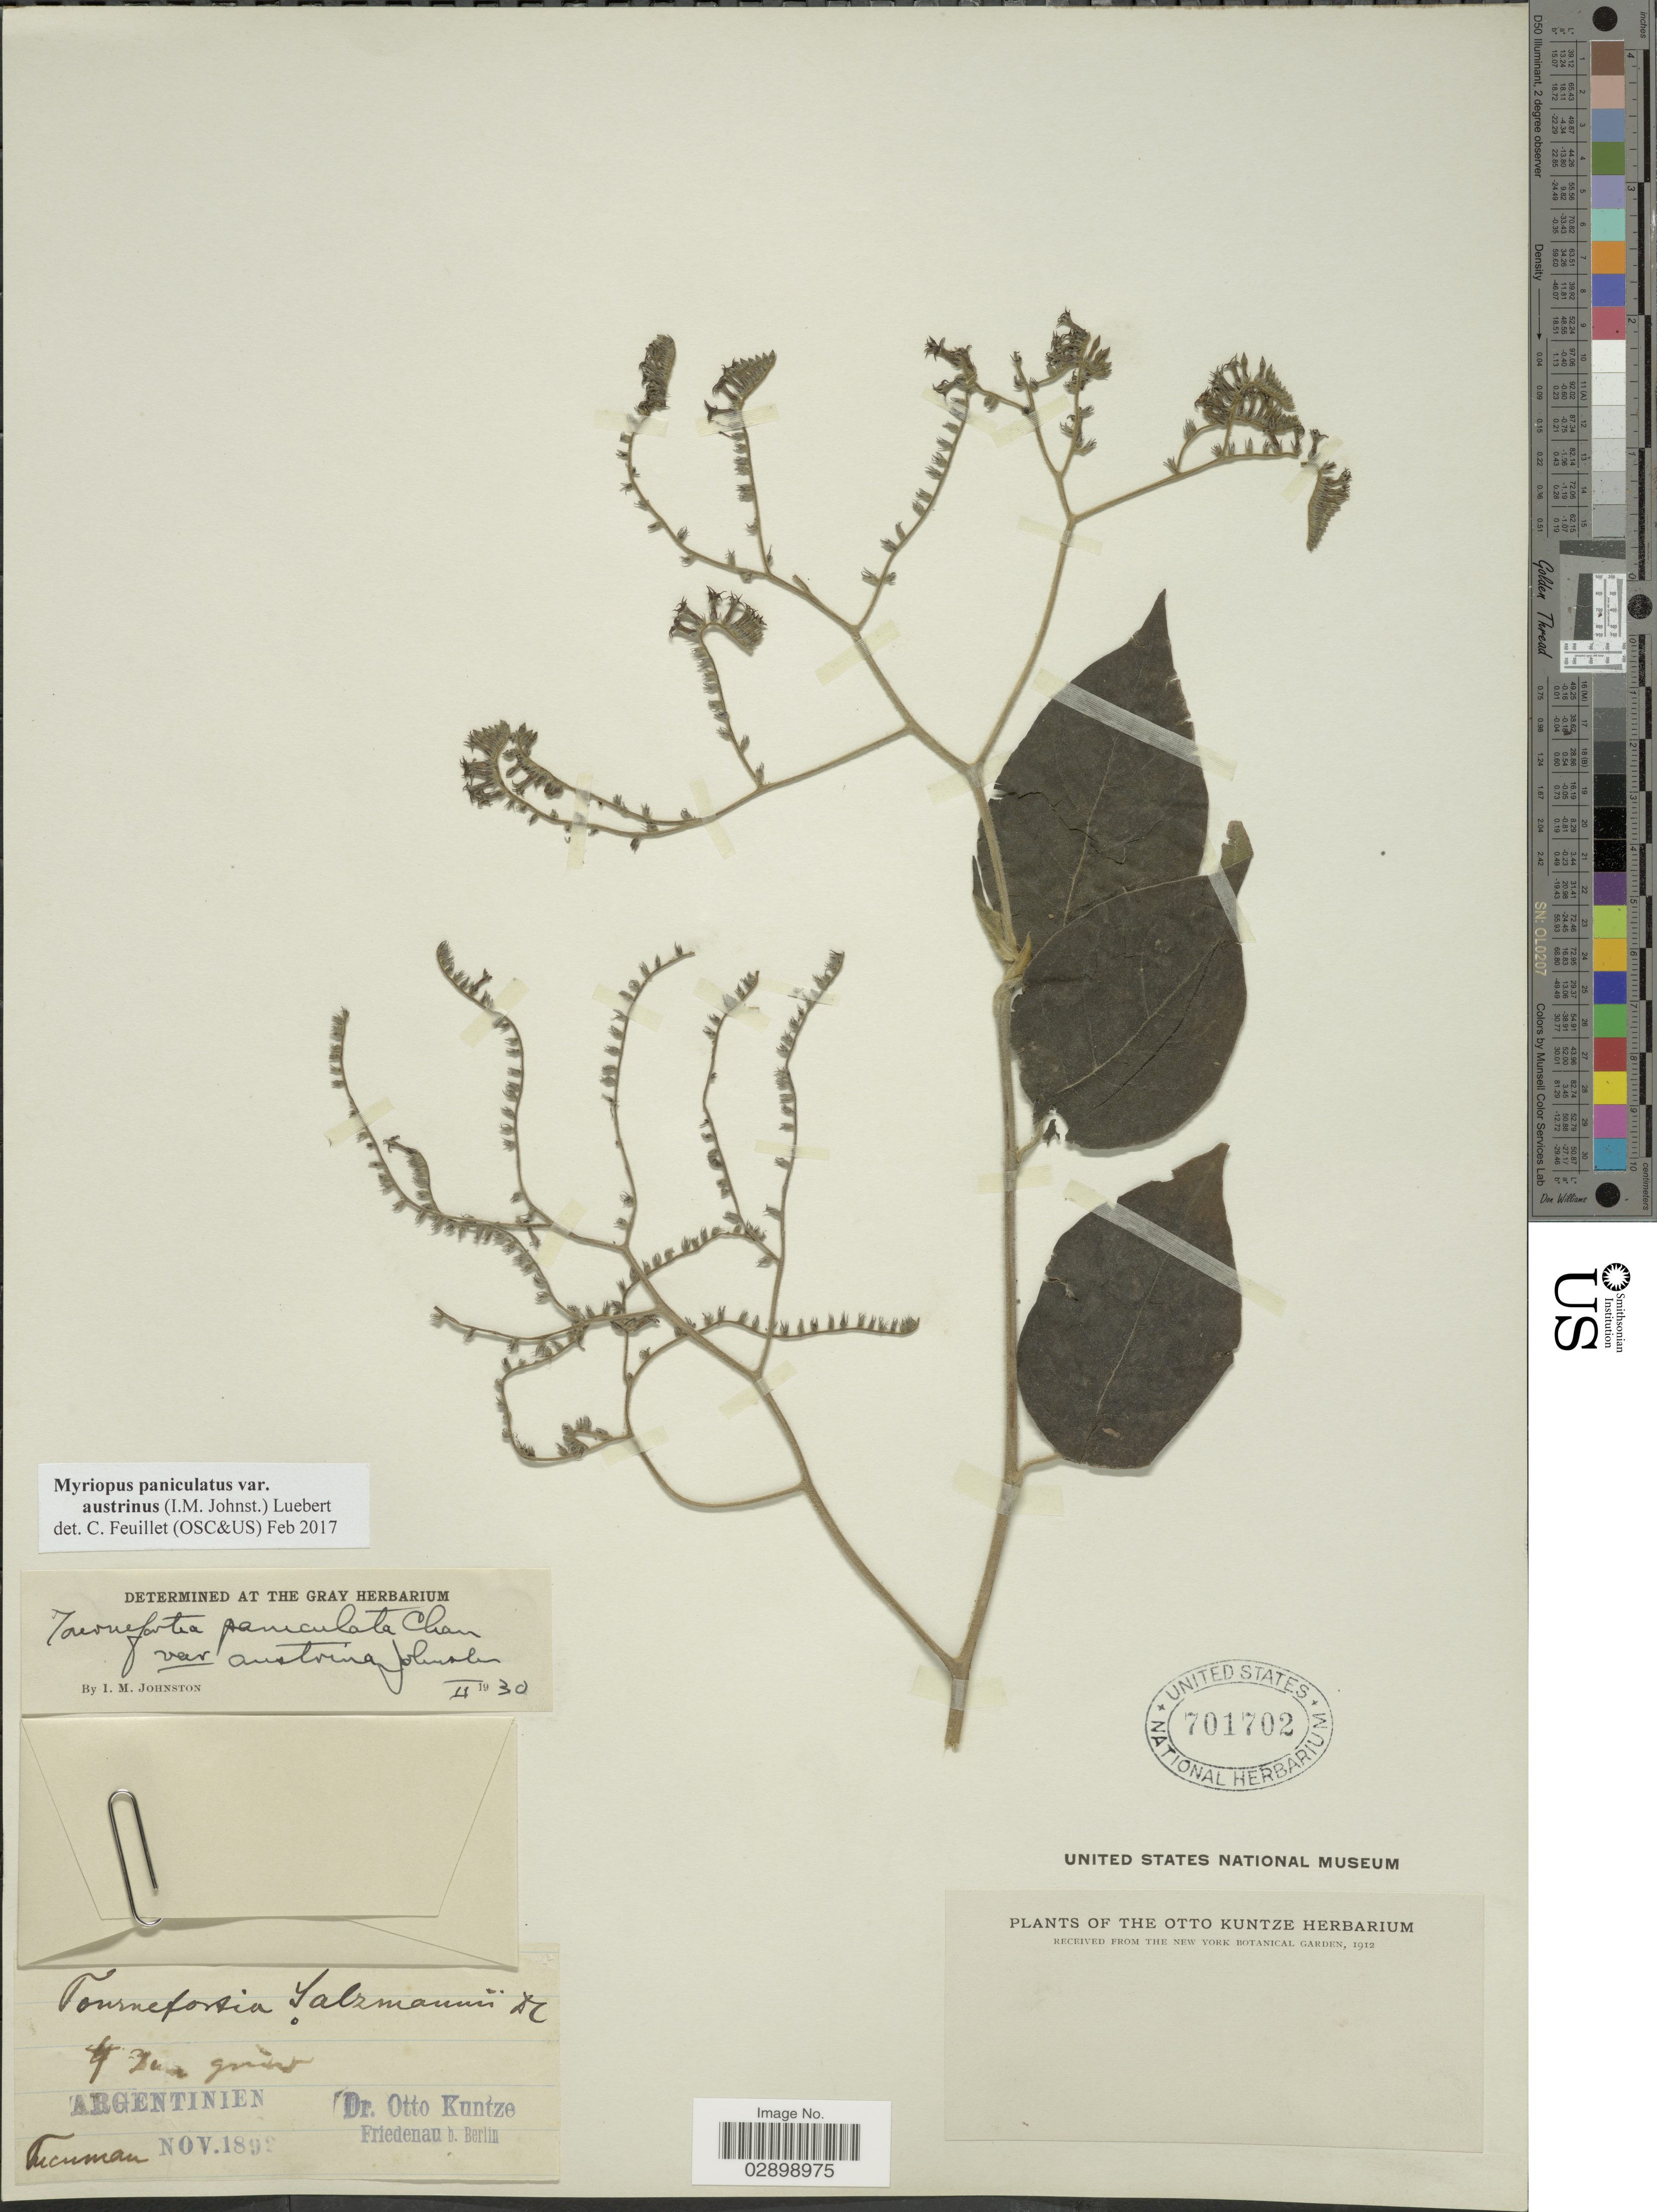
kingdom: Plantae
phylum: Tracheophyta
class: Magnoliopsida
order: Boraginales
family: Heliotropiaceae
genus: Myriopus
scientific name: Myriopus paniculatus var. austrinus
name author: (I.M. Johnst.)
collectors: C.E.O. Kuntze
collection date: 1892-11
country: Argentina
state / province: Tucuman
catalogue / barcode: US 701702